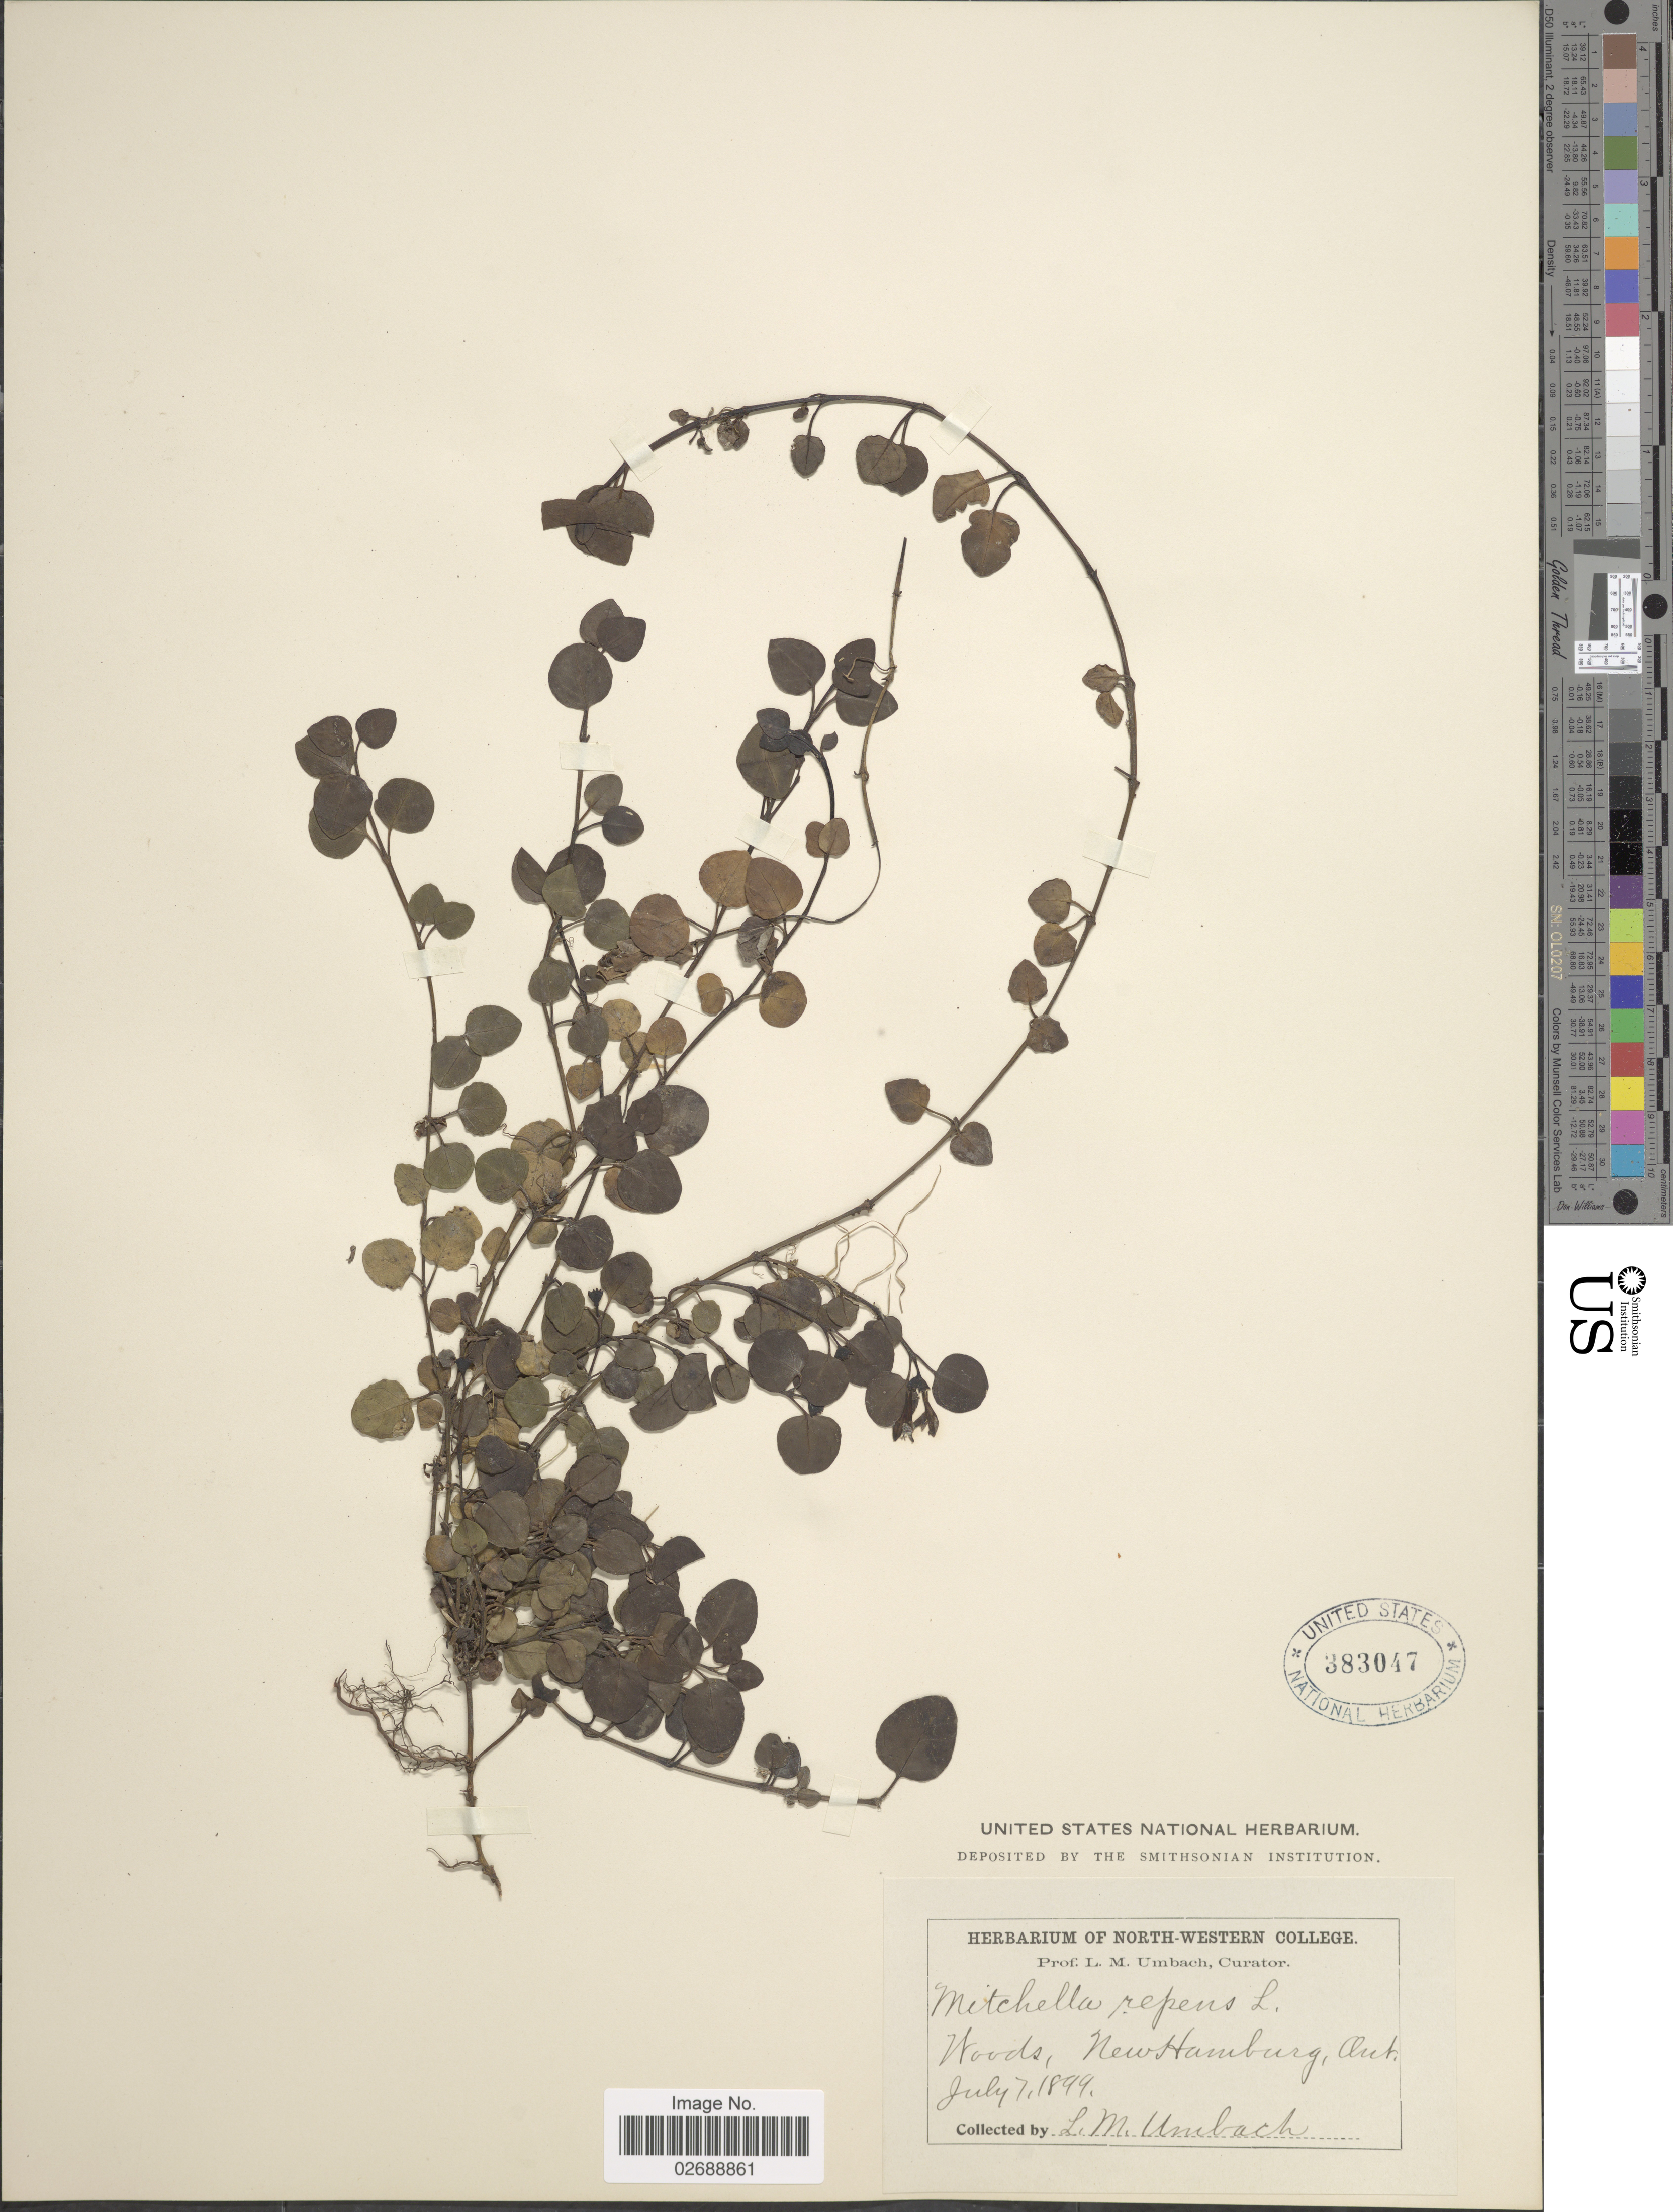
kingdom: Plantae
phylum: Tracheophyta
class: Magnoliopsida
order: Gentianales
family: Rubiaceae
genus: Mitchella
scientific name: Mitchella repens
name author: L.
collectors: L. M. Umbach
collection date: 1899-07-07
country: Canada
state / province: Ontario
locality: Woods, New Hamburg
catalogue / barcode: US 383047